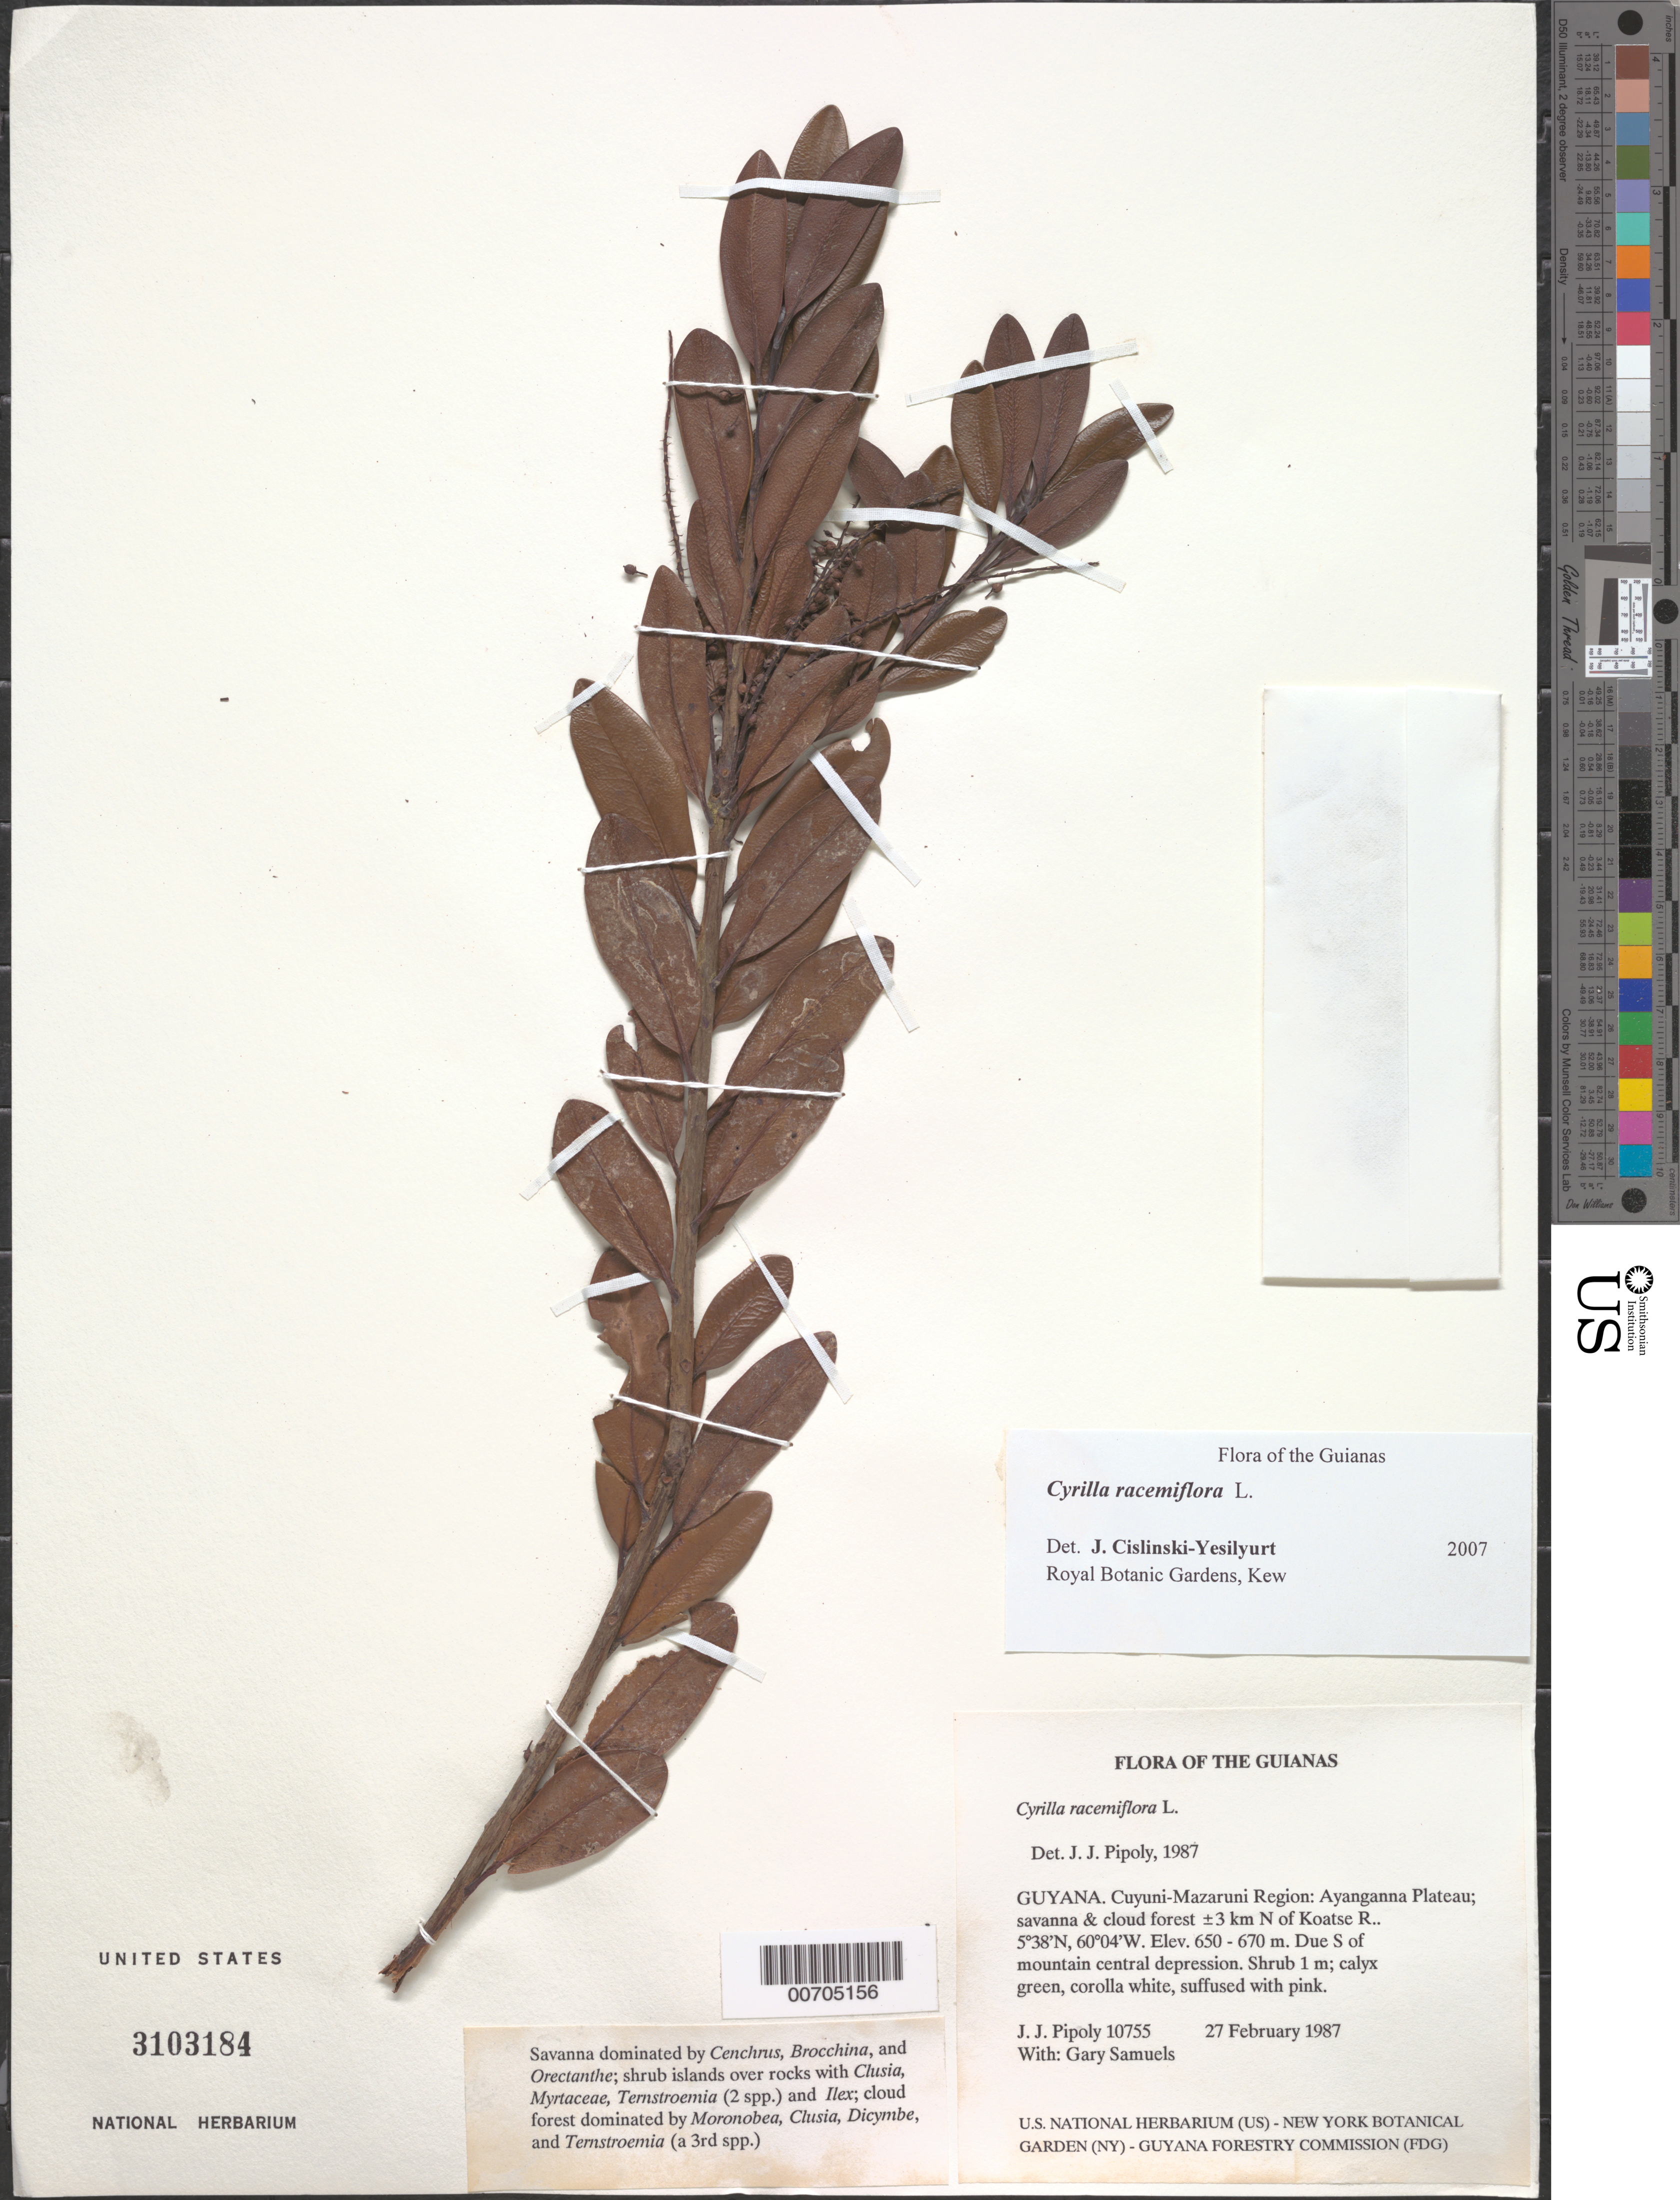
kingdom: Plantae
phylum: Tracheophyta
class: Magnoliopsida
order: Ericales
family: Cyrillaceae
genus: Cyrilla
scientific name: Cyrilla racemiflora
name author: L.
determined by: Yesilyurt, J. C.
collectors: J. J. Pipoly & G. Bacchus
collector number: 10755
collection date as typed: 27 February 1987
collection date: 1987-02-27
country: Guyana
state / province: Cuyuni-Mazaruni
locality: Ayanganna Plateau; ±3 km N of Koatse R, due S of mountain central depression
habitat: Savanna and cloud forest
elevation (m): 650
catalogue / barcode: US 3103184